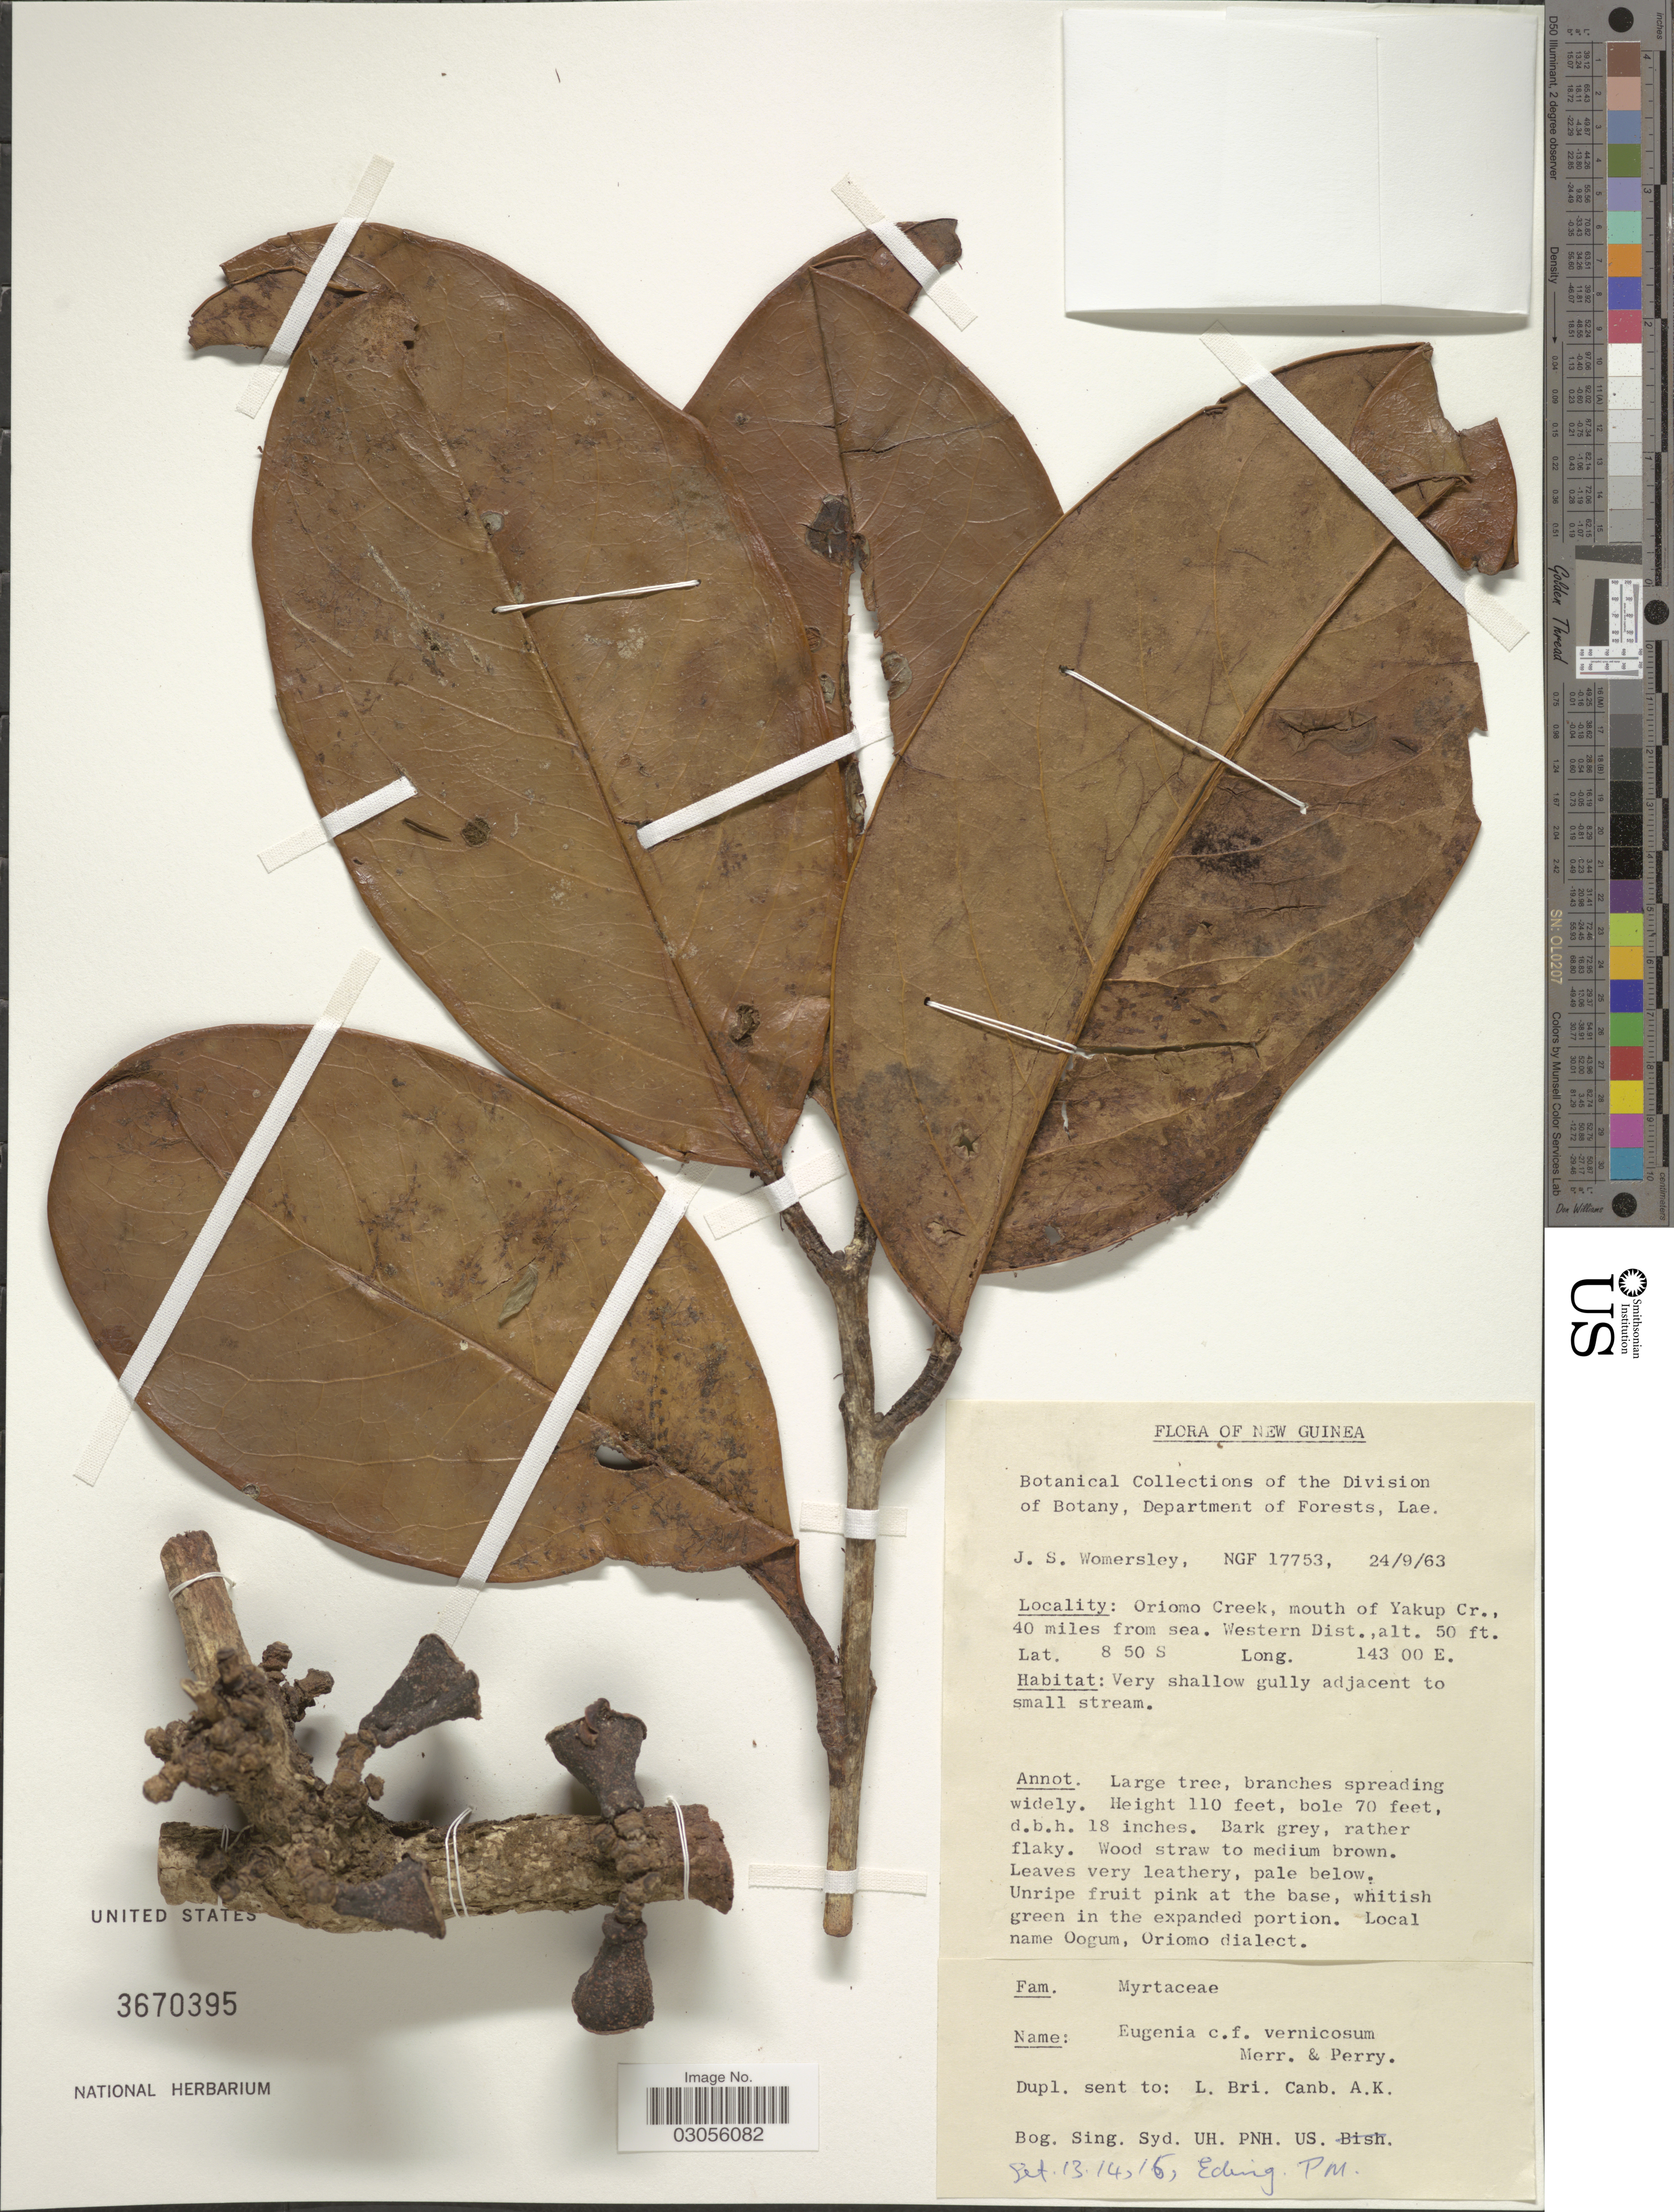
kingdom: Plantae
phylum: Tracheophyta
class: Magnoliopsida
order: Myrtales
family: Myrtaceae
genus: Syzygium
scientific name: Syzygium vernicosum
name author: Merr. & L.M. Perry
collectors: J. S. Womersley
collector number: NGF 17753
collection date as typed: Transcribed d/m/y: 24/9/63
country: Papua New Guinea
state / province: Manus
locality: New Guinea. Oriomo Creek, mouth of Yakup Cr., 40 miles from sea. Western Dist.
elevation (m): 15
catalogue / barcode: US 3670395